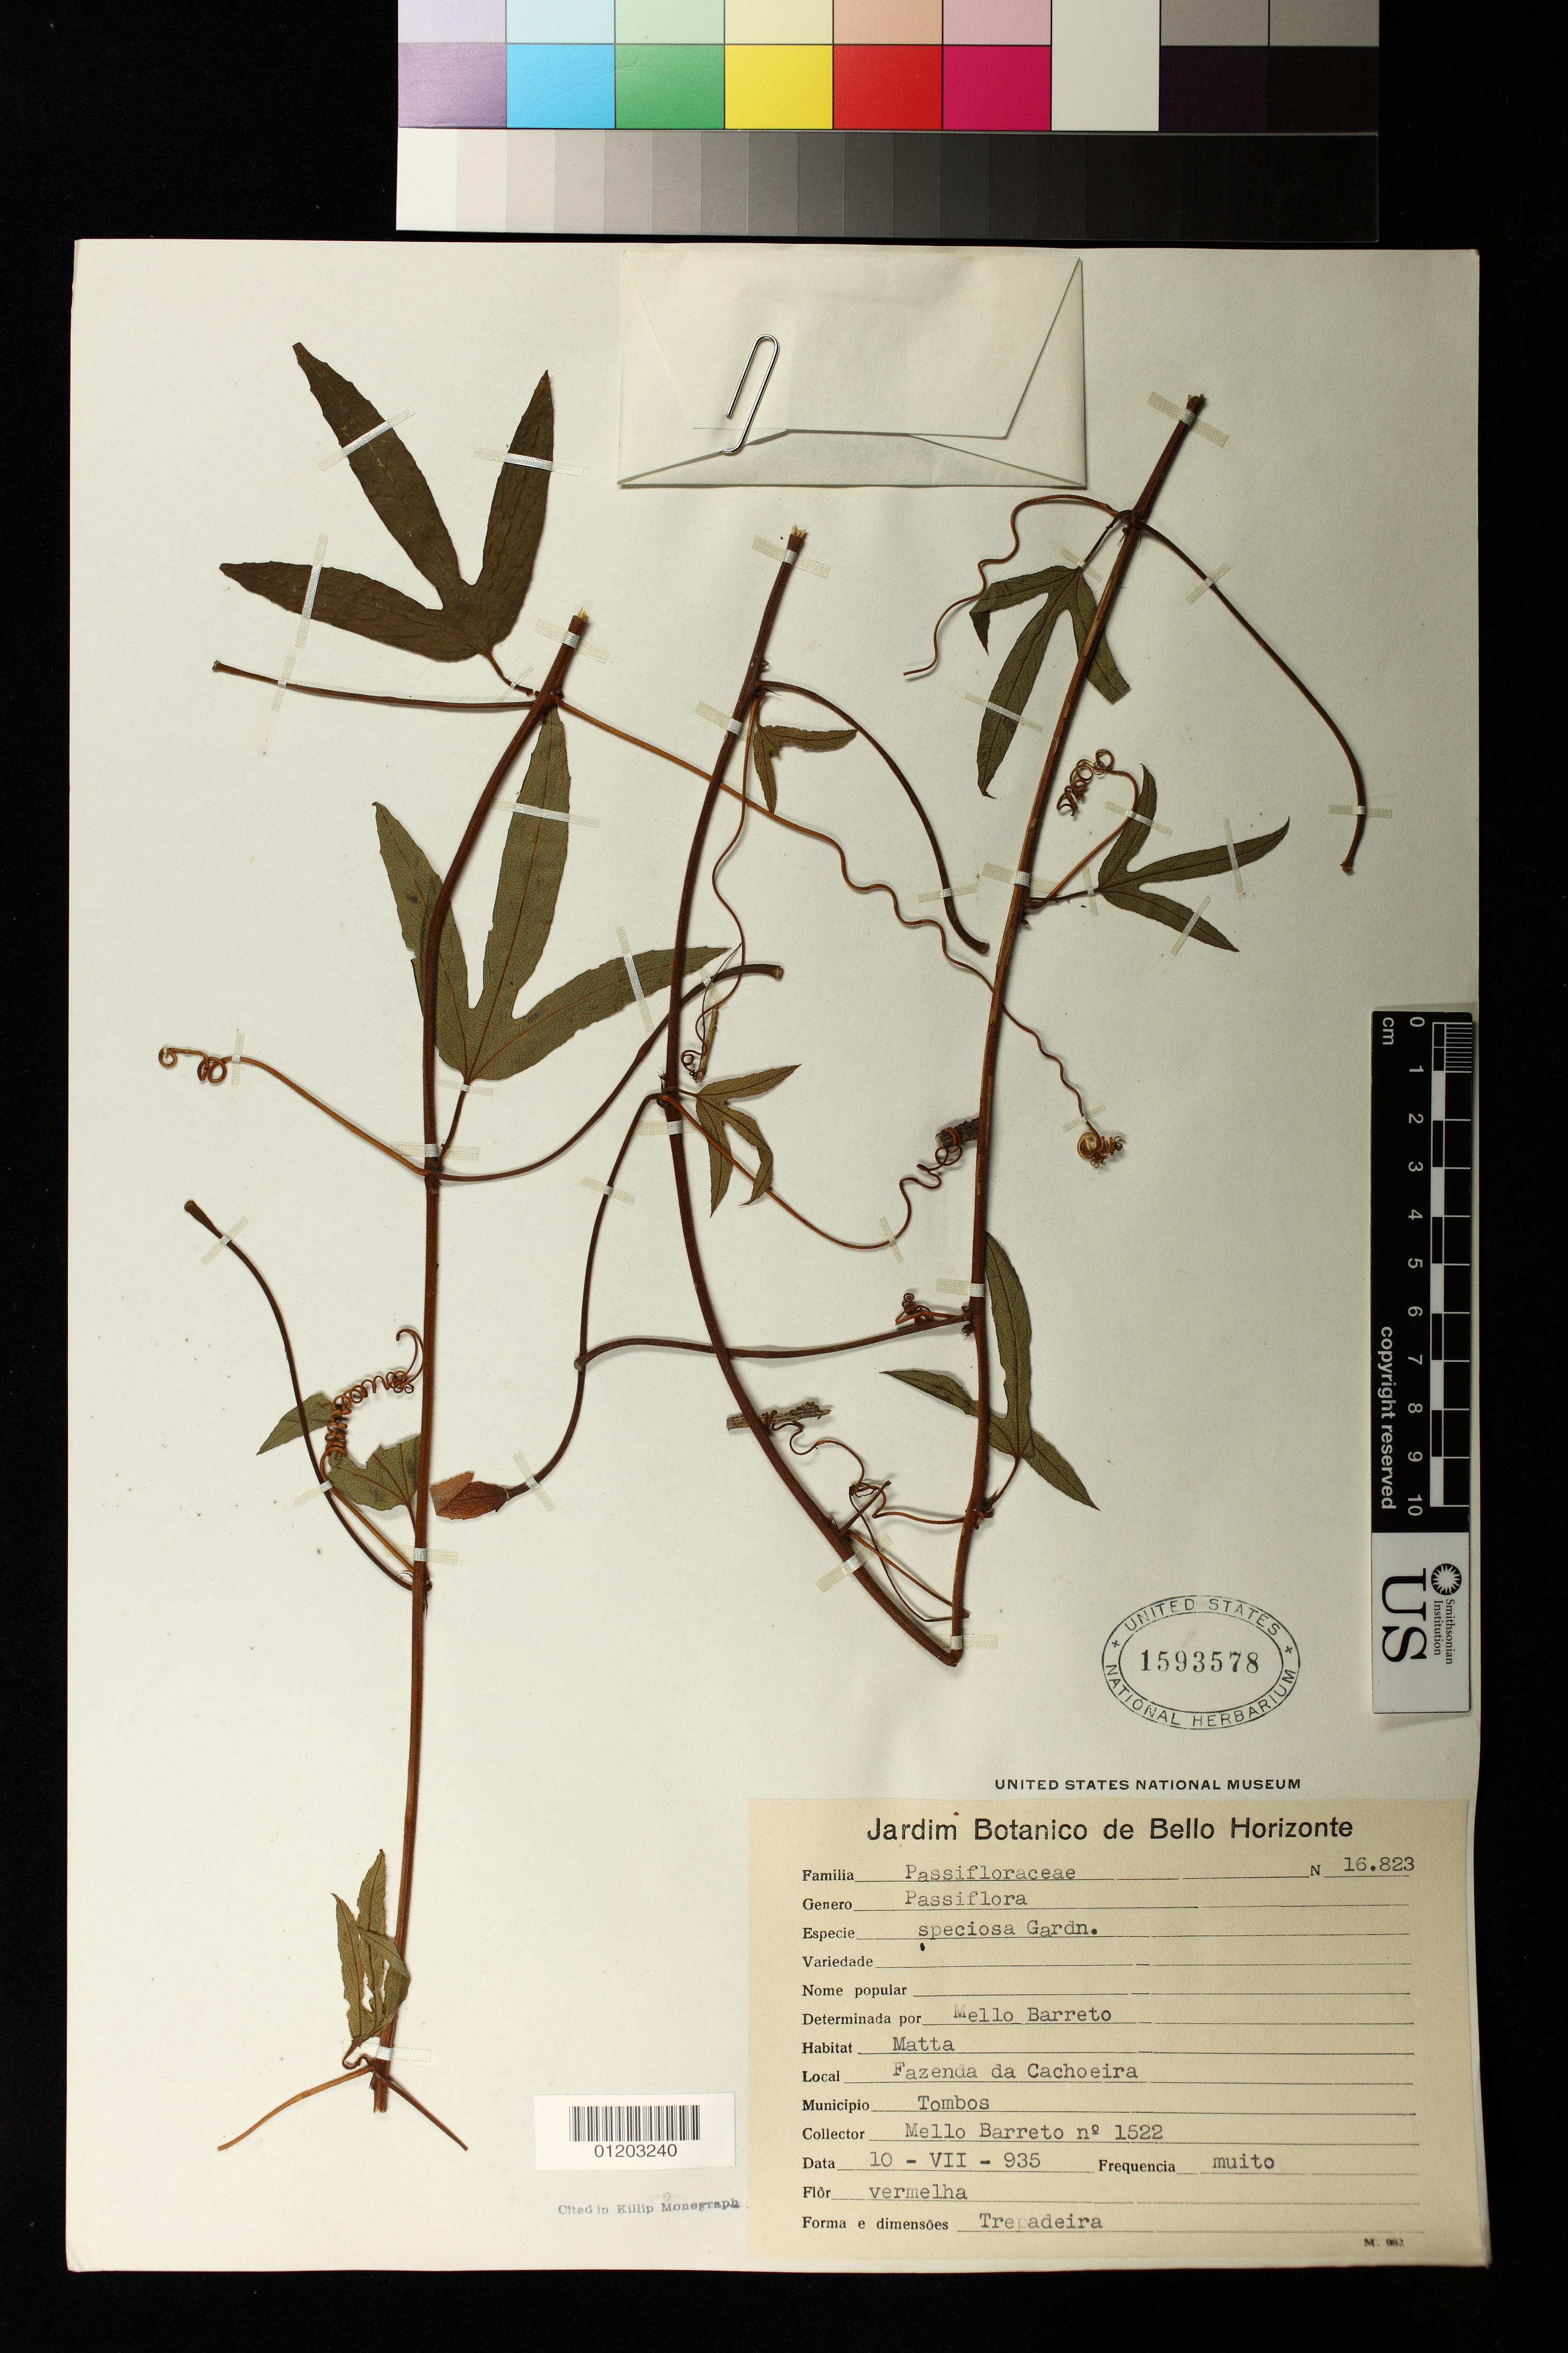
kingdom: Plantae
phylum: Tracheophyta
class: Magnoliopsida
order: Malpighiales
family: Passifloraceae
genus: Passiflora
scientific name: Passiflora speciosa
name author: Gardner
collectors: -. Mello Barreto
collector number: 1522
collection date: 1935-07-10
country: Brazil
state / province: Minas Gerais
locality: Fazenda da Cachoeira, Tombos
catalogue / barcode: US 1593578